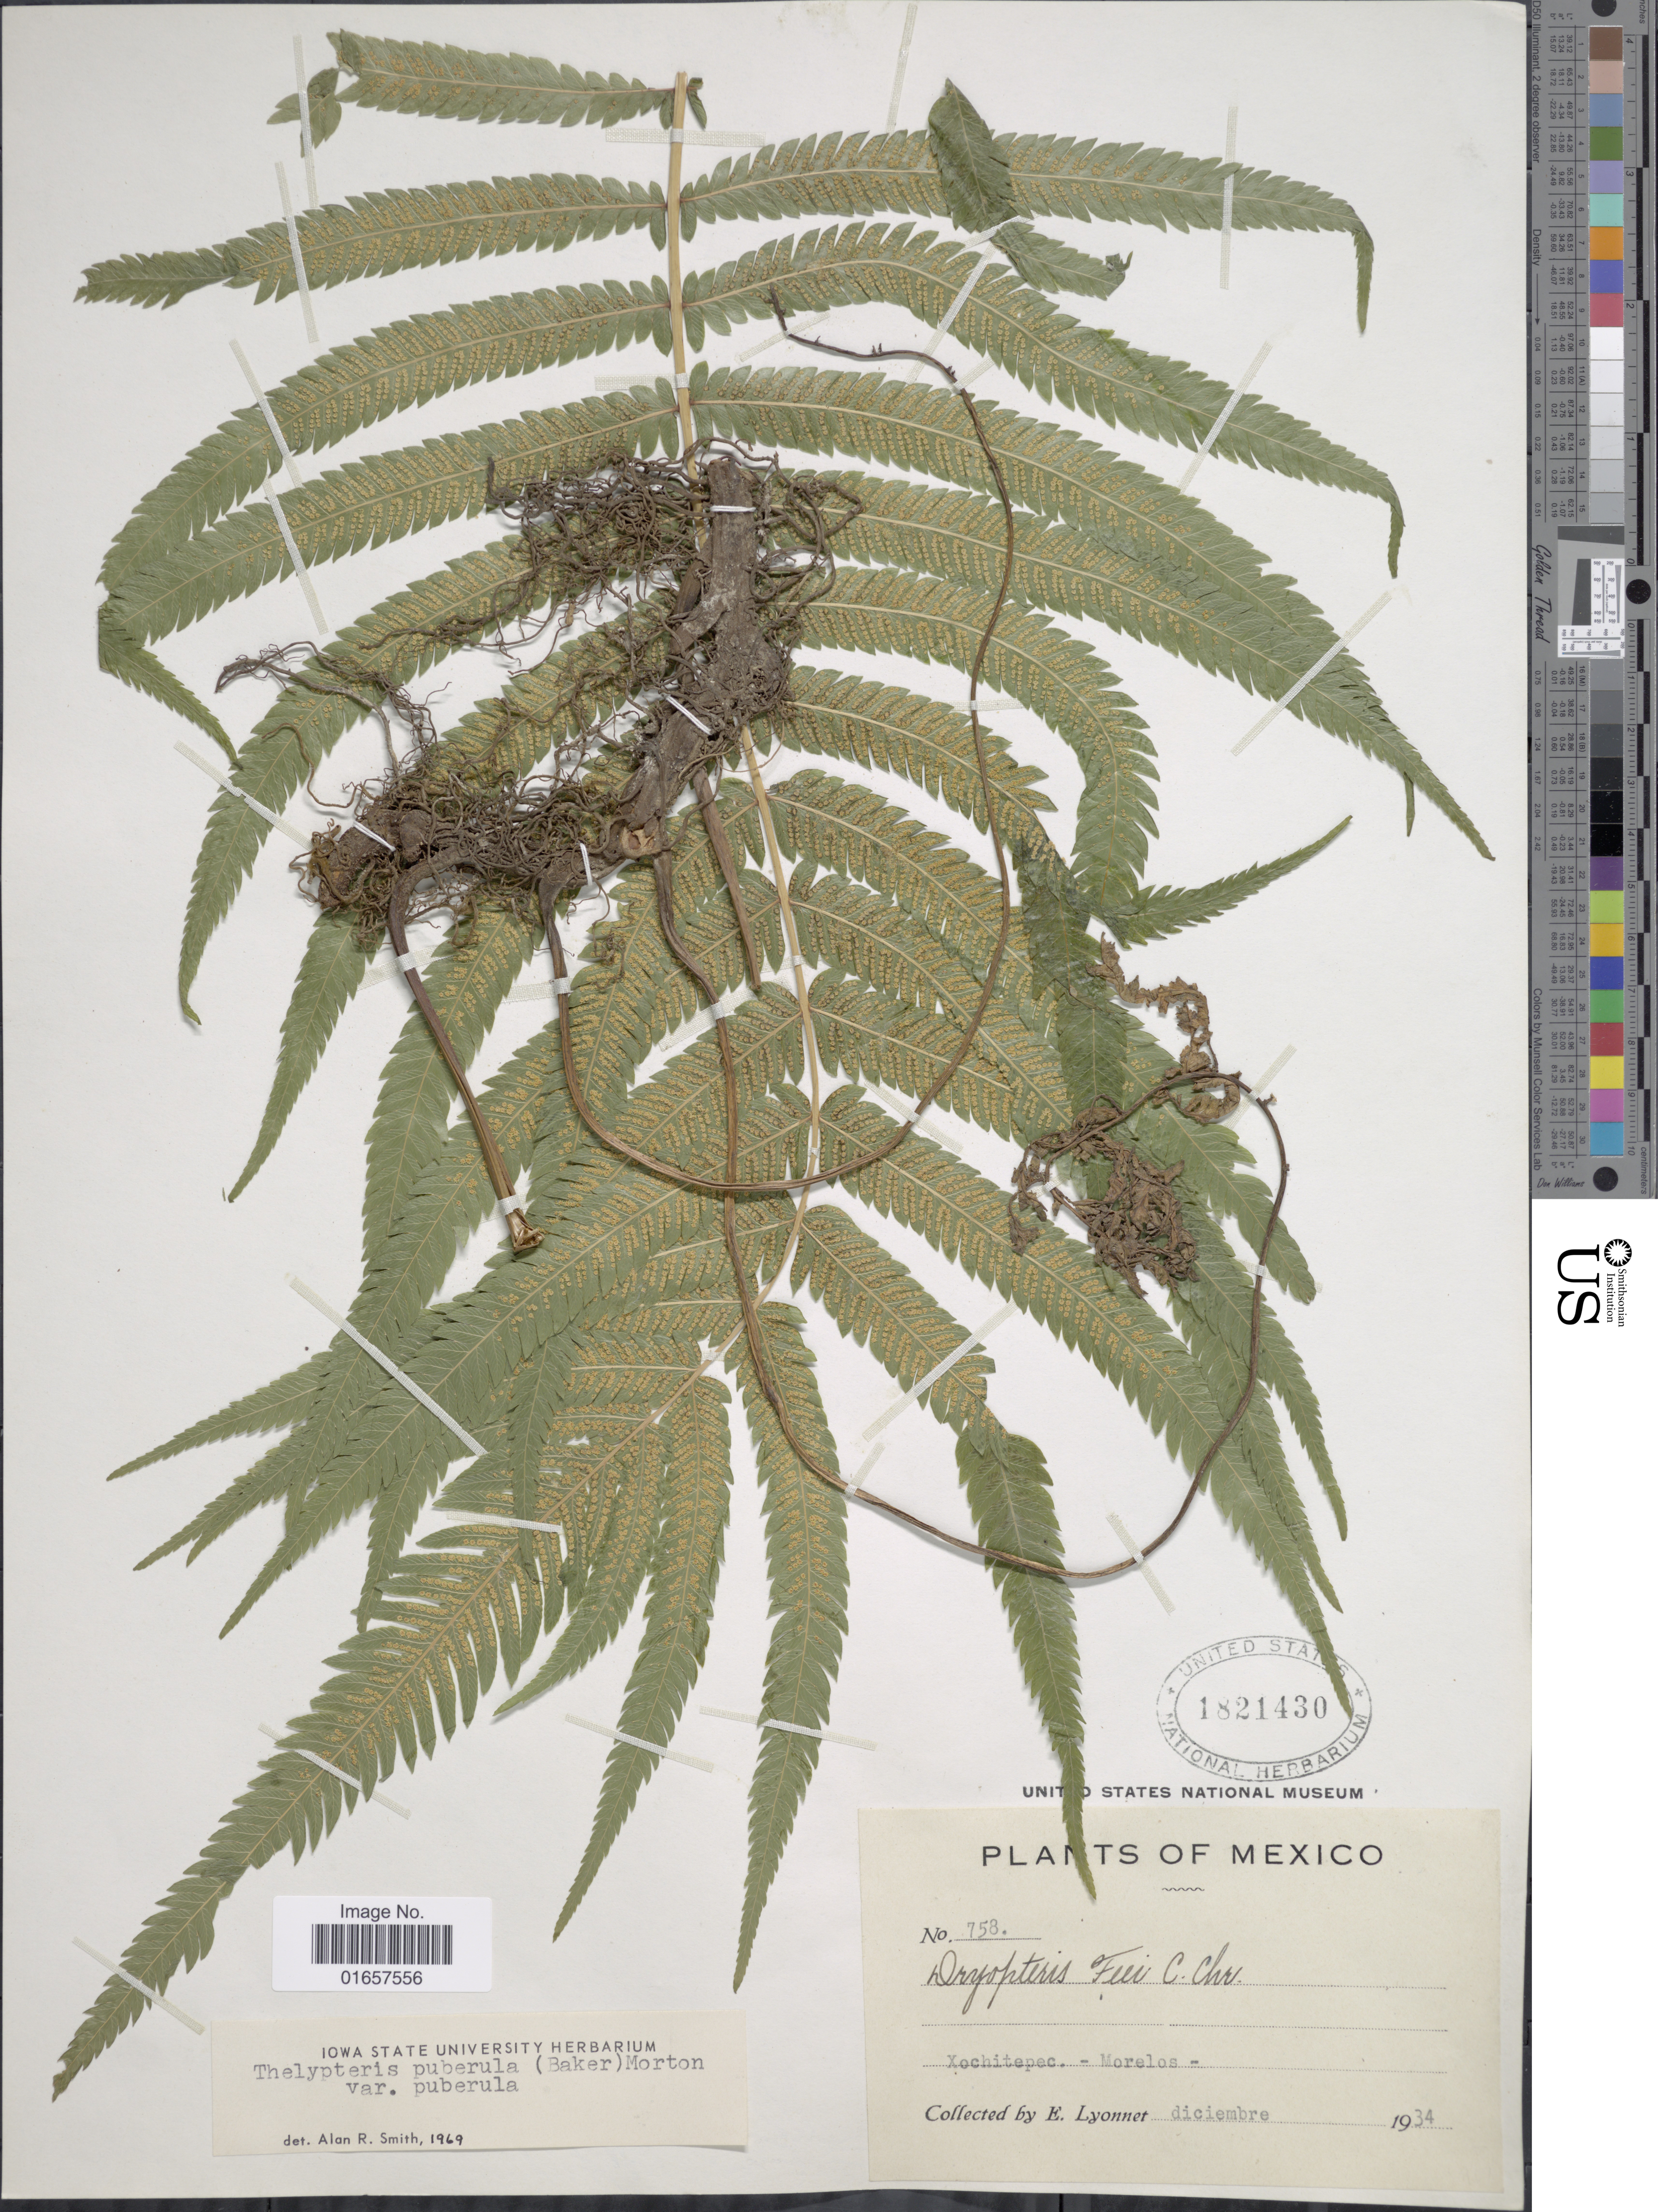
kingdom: Plantae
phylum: Tracheophyta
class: Polypodiopsida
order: Polypodiales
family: Thelypteridaceae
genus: Christella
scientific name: Christella puberula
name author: (Baker) Á. Löve & D. Löve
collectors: E. Lyonnet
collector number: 758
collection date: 1934-12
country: Mexico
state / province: Morelos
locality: Mexico, Xoxhitepec, Morelos.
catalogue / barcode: US 1821430